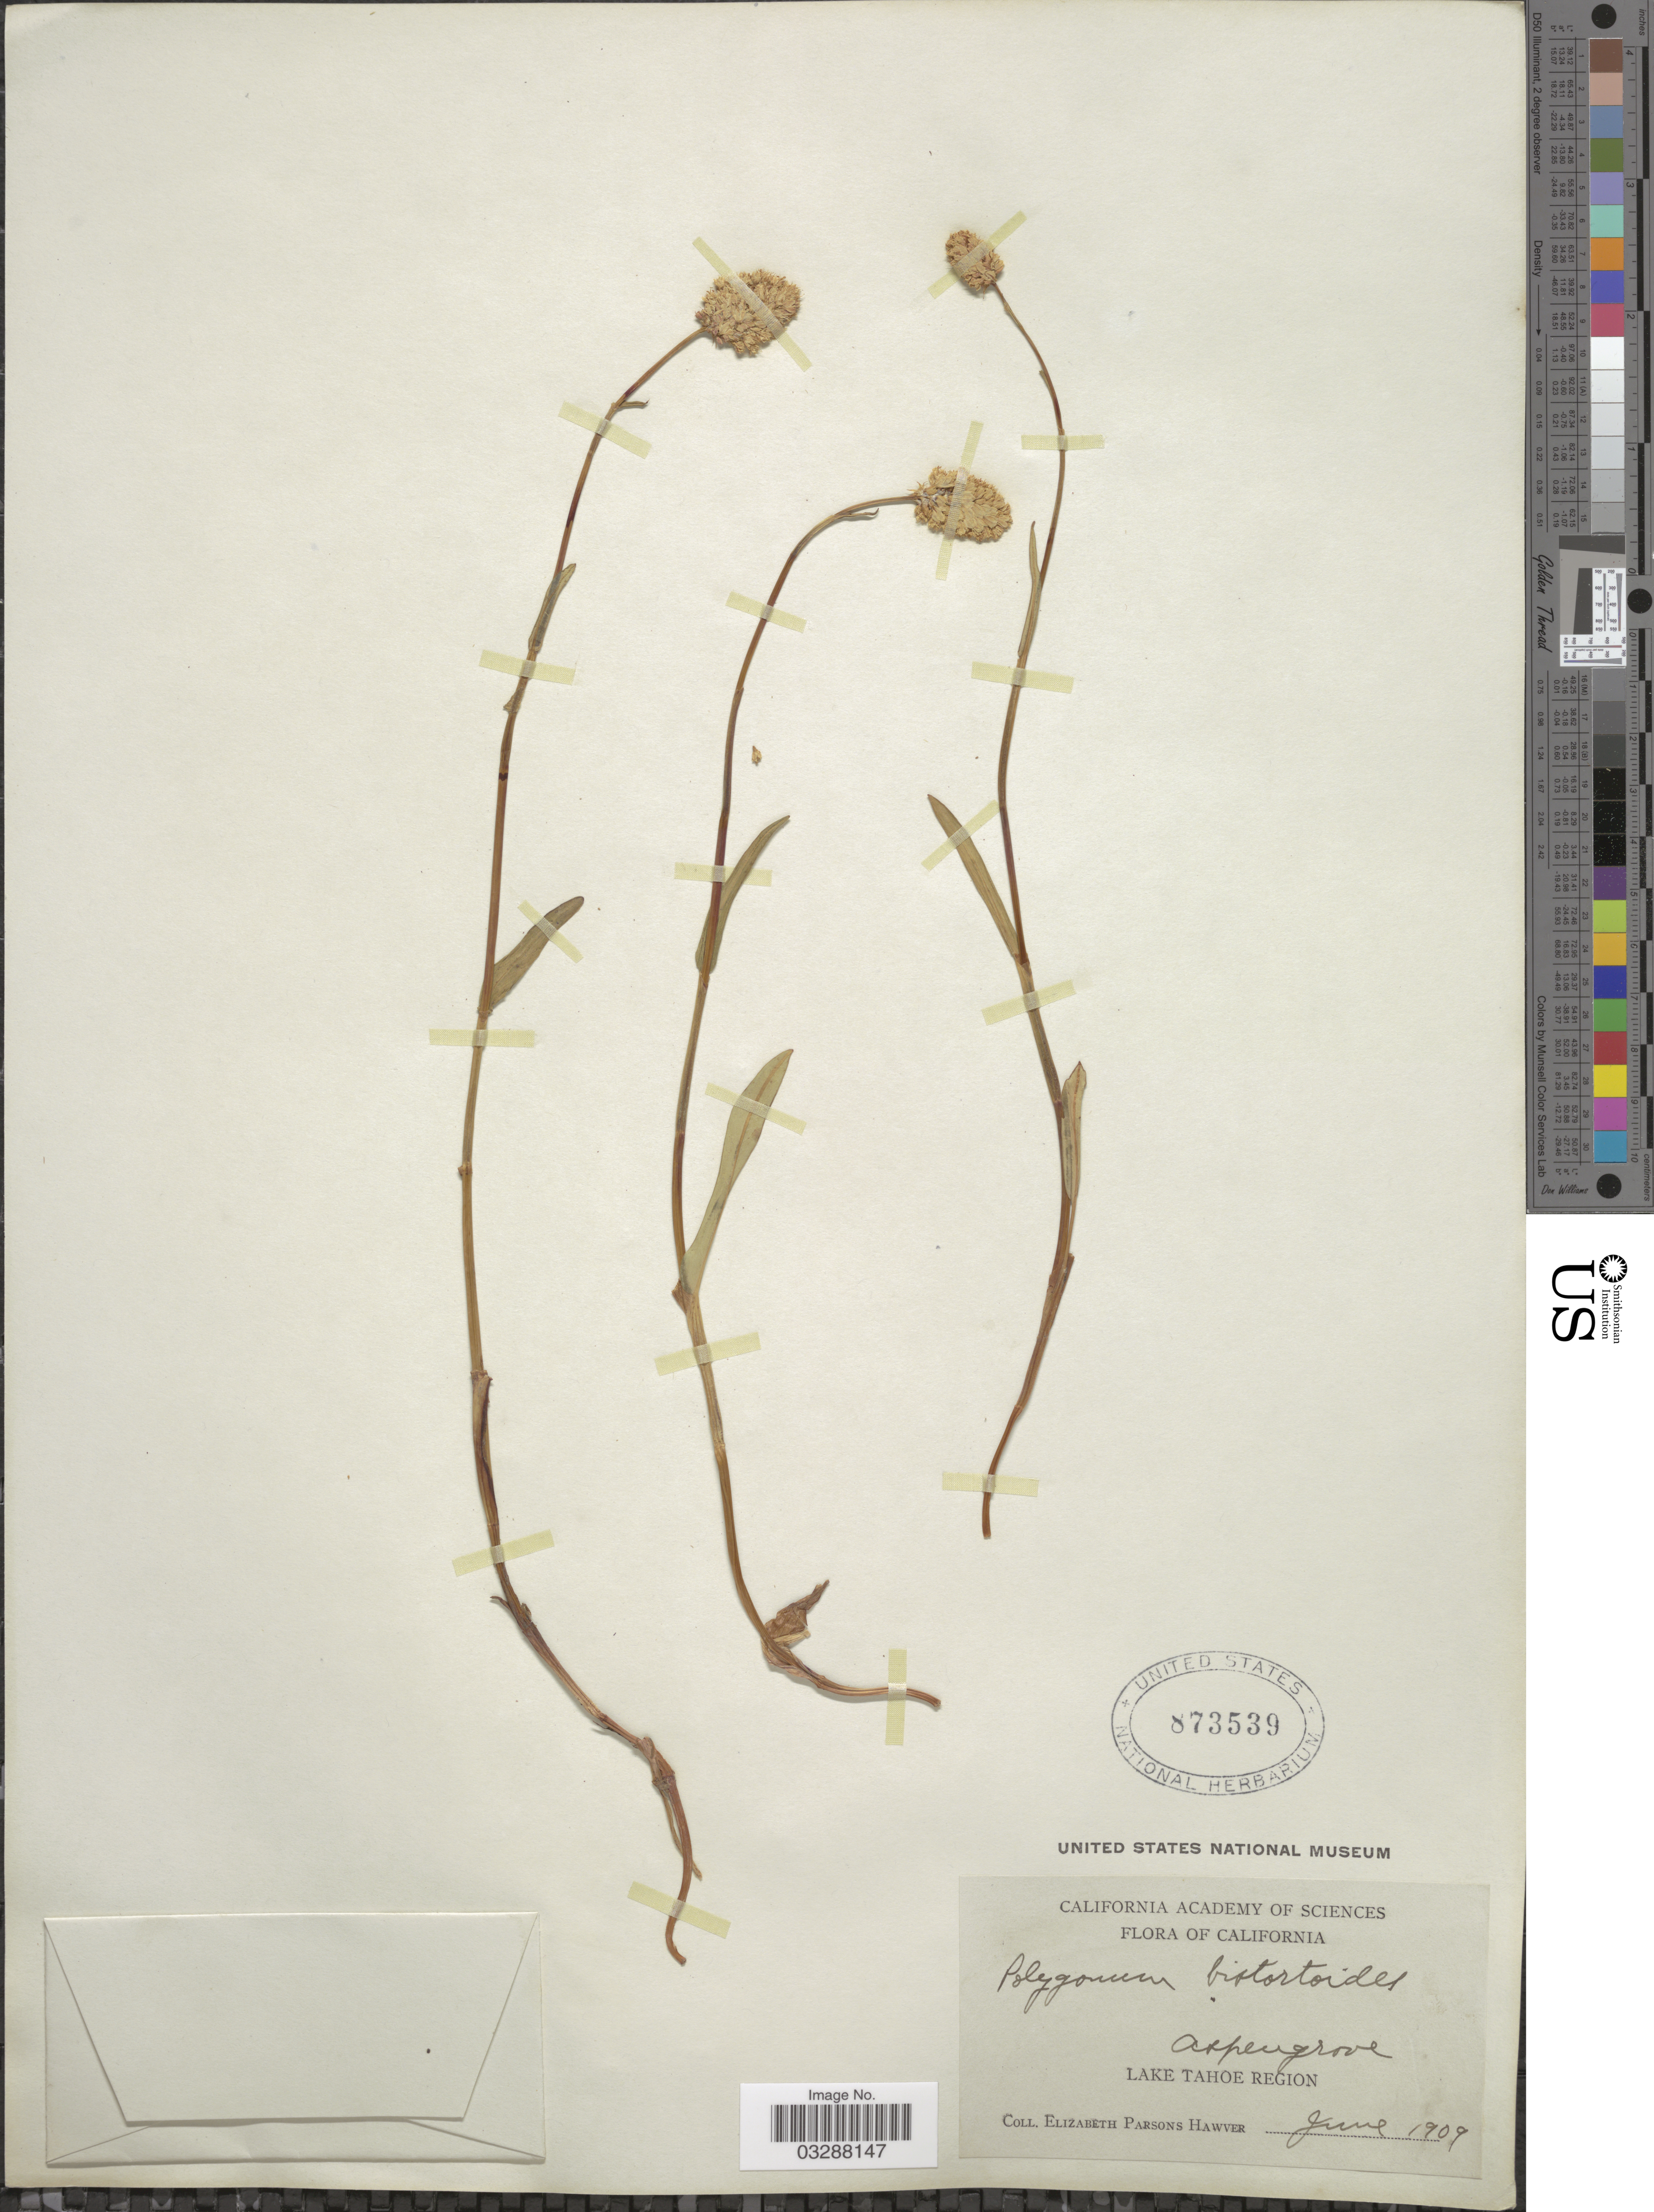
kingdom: Plantae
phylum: Tracheophyta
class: Magnoliopsida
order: Caryophyllales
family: Polygonaceae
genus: Bistorta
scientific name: Bistorta bistortoides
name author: (Pursh) Small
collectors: E. Hawver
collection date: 1909-06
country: United States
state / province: California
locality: Lake Tahoe Region.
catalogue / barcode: US 873539